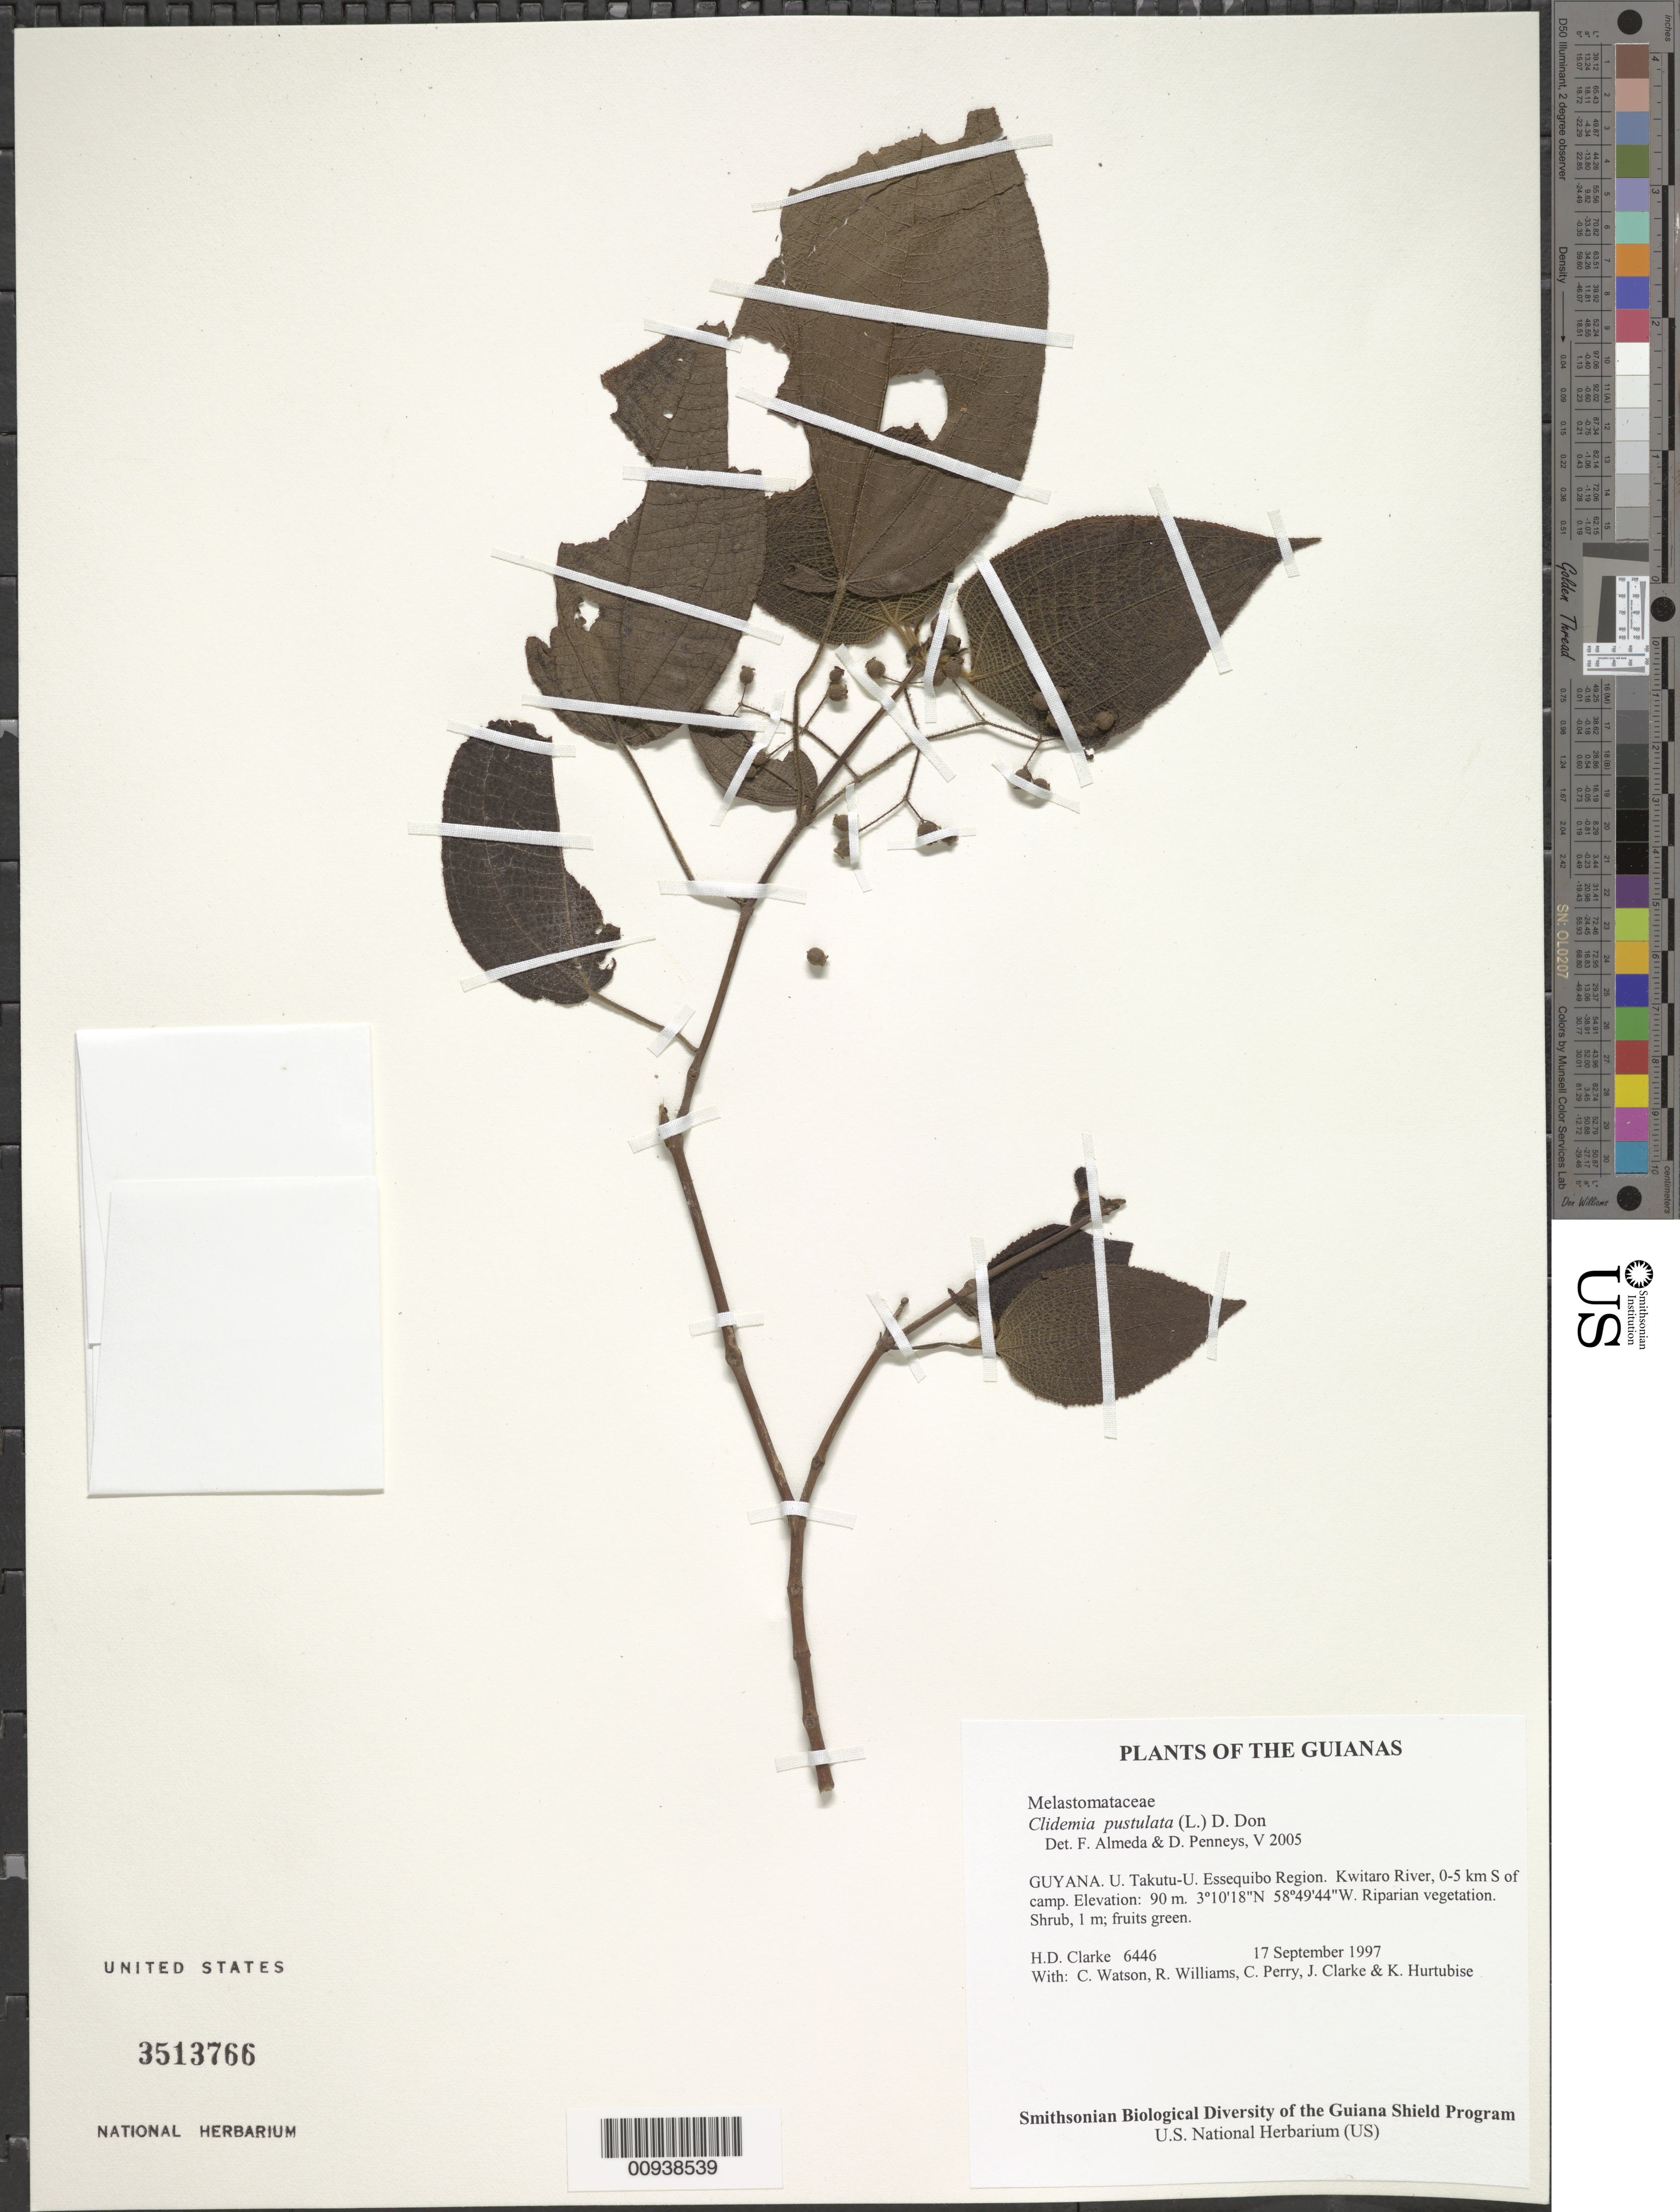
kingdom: Plantae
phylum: Tracheophyta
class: Magnoliopsida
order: Myrtales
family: Melastomataceae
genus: Clidemia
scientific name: Clidemia pustulata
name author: DC.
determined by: Almeda, F.; Penneys, D. S.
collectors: H. D. Clarke, C. Watson, R. Williams, C. Perry, J. Clarke & K. Hurtubise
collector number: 6446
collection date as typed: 17 September 1997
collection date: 1997-09-17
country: Guyana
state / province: U. Takutu-U. Essequibo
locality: Kwitaro River, 0-5 km S of camp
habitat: Riparian vegetation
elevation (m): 90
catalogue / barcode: US 3513766